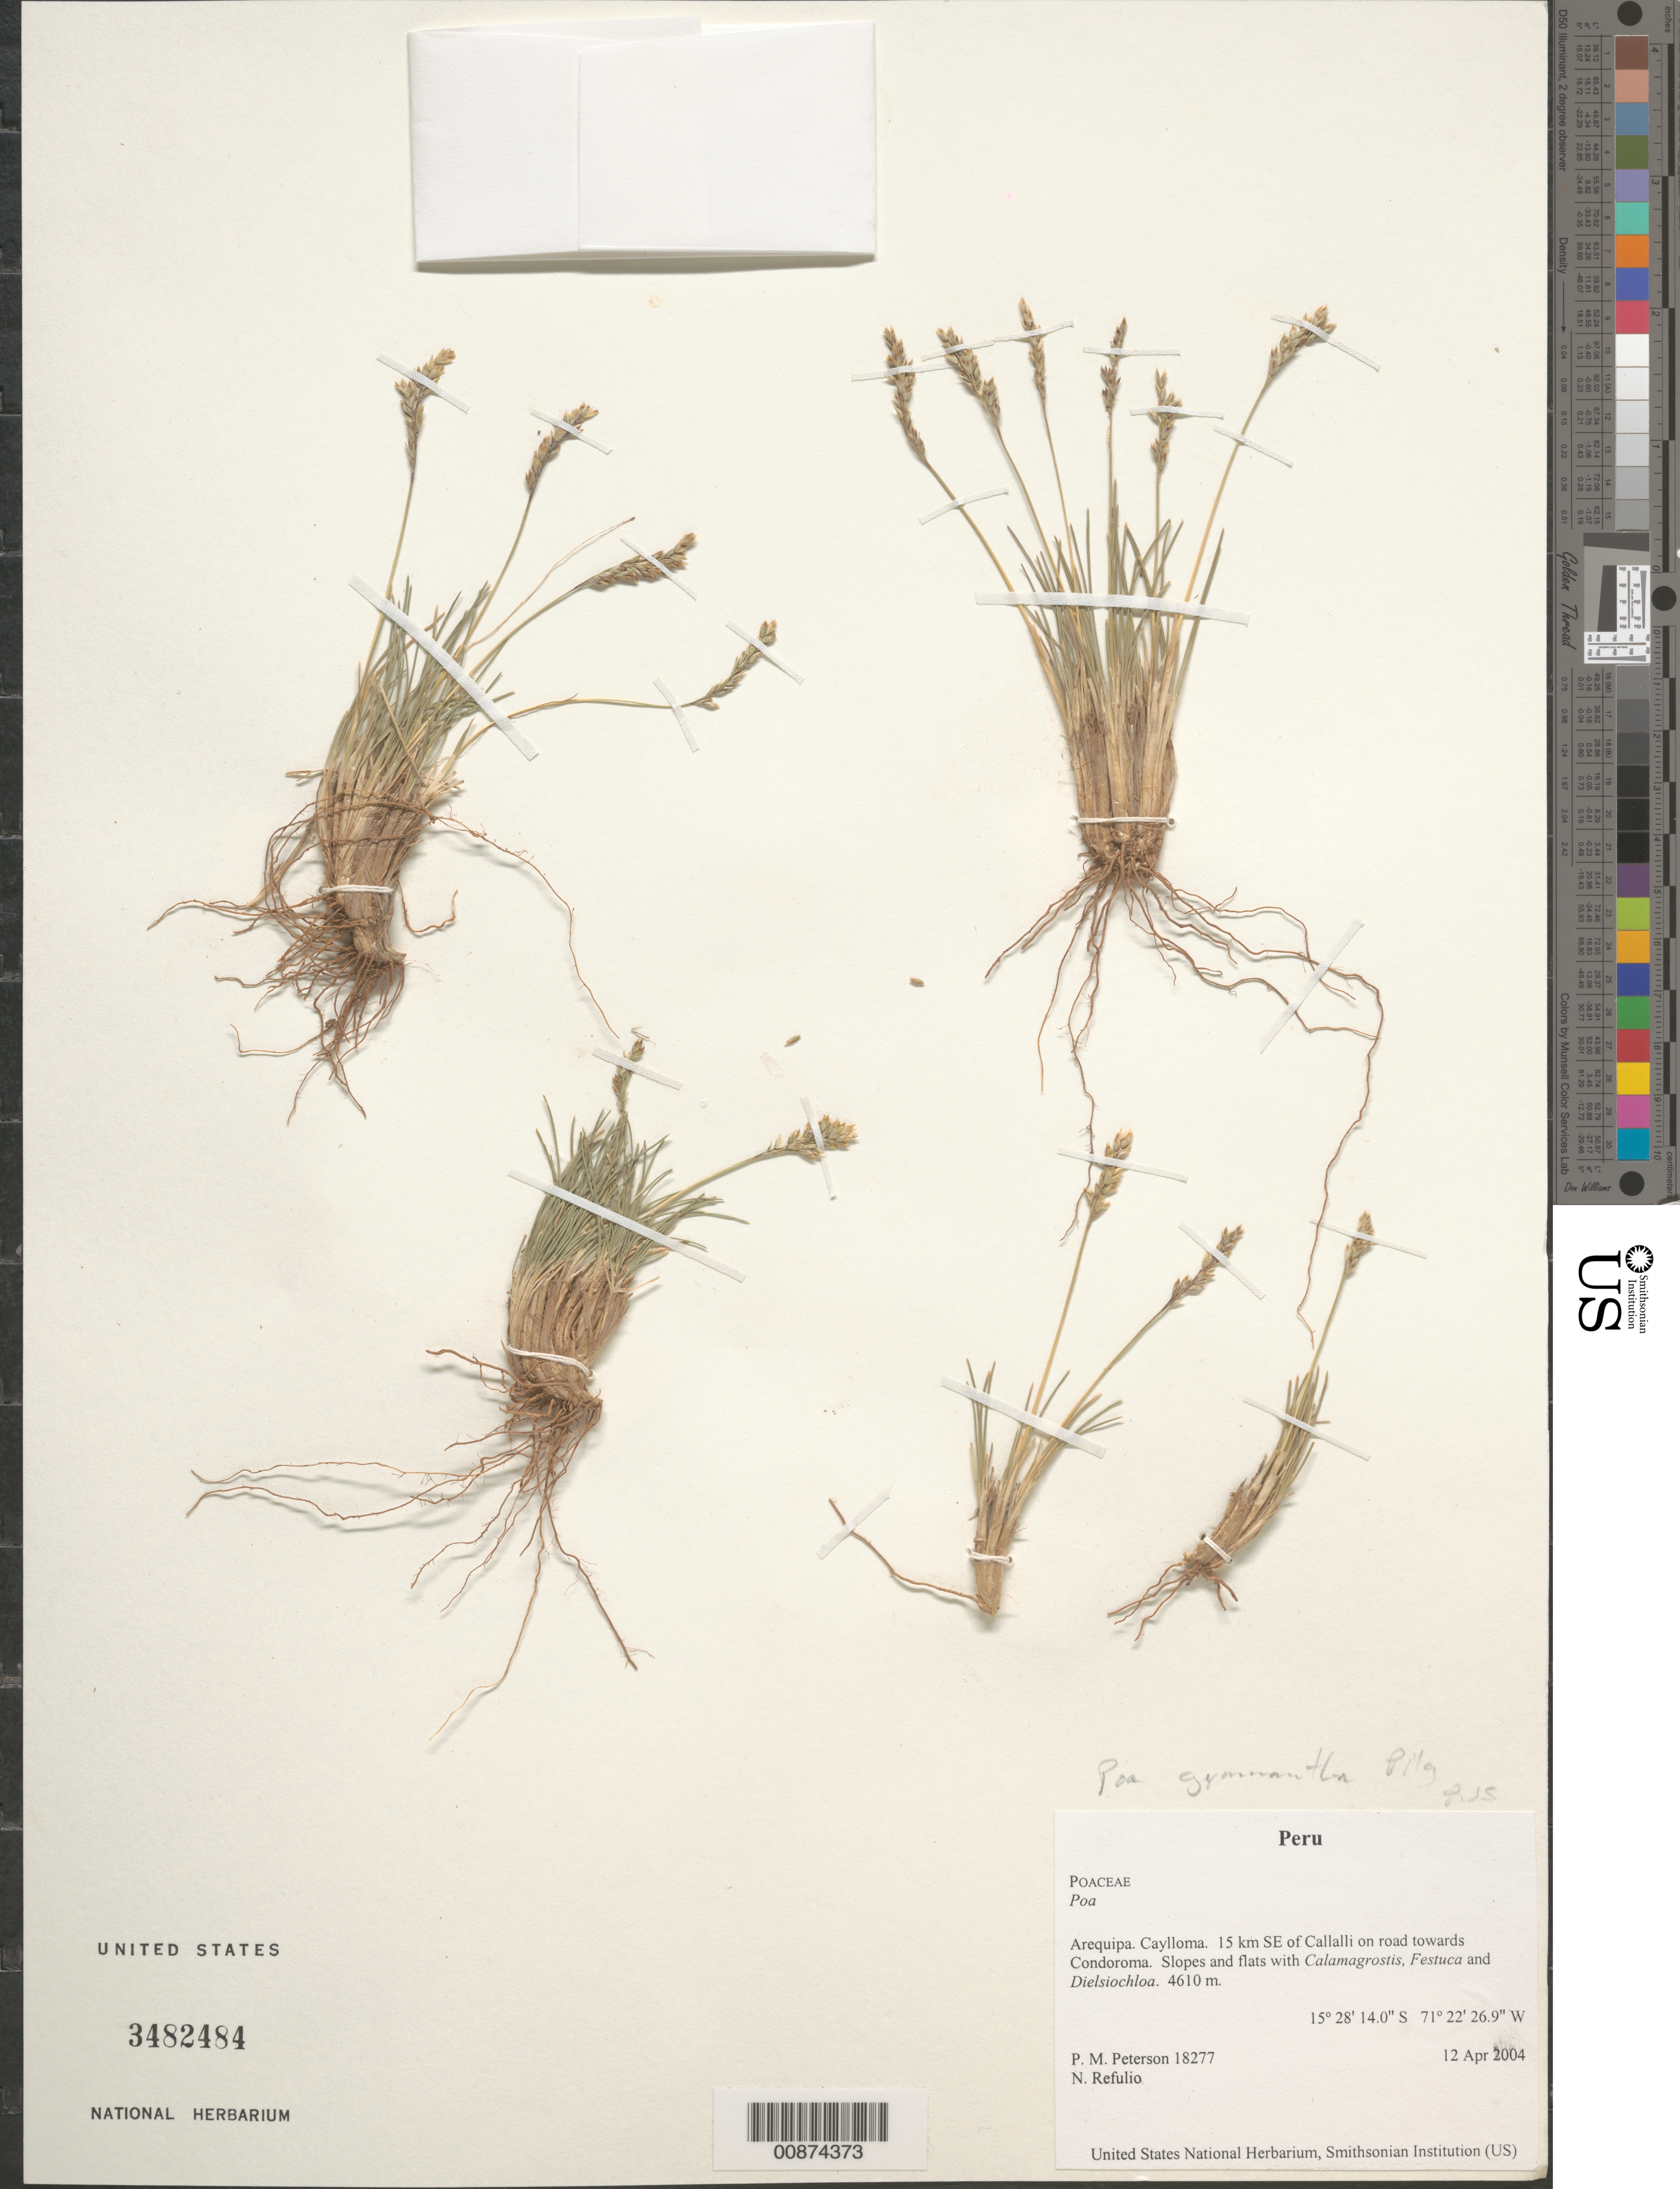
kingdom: Plantae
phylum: Tracheophyta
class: Liliopsida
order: Poales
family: Poaceae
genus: Poa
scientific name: Poa gymnantha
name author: Pilg.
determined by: Soreng, Robert J., Research Associate (BOT), Smithsonian Institution - National Museum of Natural History (UNITED STATES)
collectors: P. M. Peterson & N. Refulio-Rodríguez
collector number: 18277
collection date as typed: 12 Apr 2004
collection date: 2004-04-12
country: Peru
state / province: Arequipa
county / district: Caylloma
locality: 15 km SE of Callalli on road towards Condoroma. Slopes and flats with Calamagrostis, Festuca and Dielsiochloa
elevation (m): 4610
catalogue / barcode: US 3482484